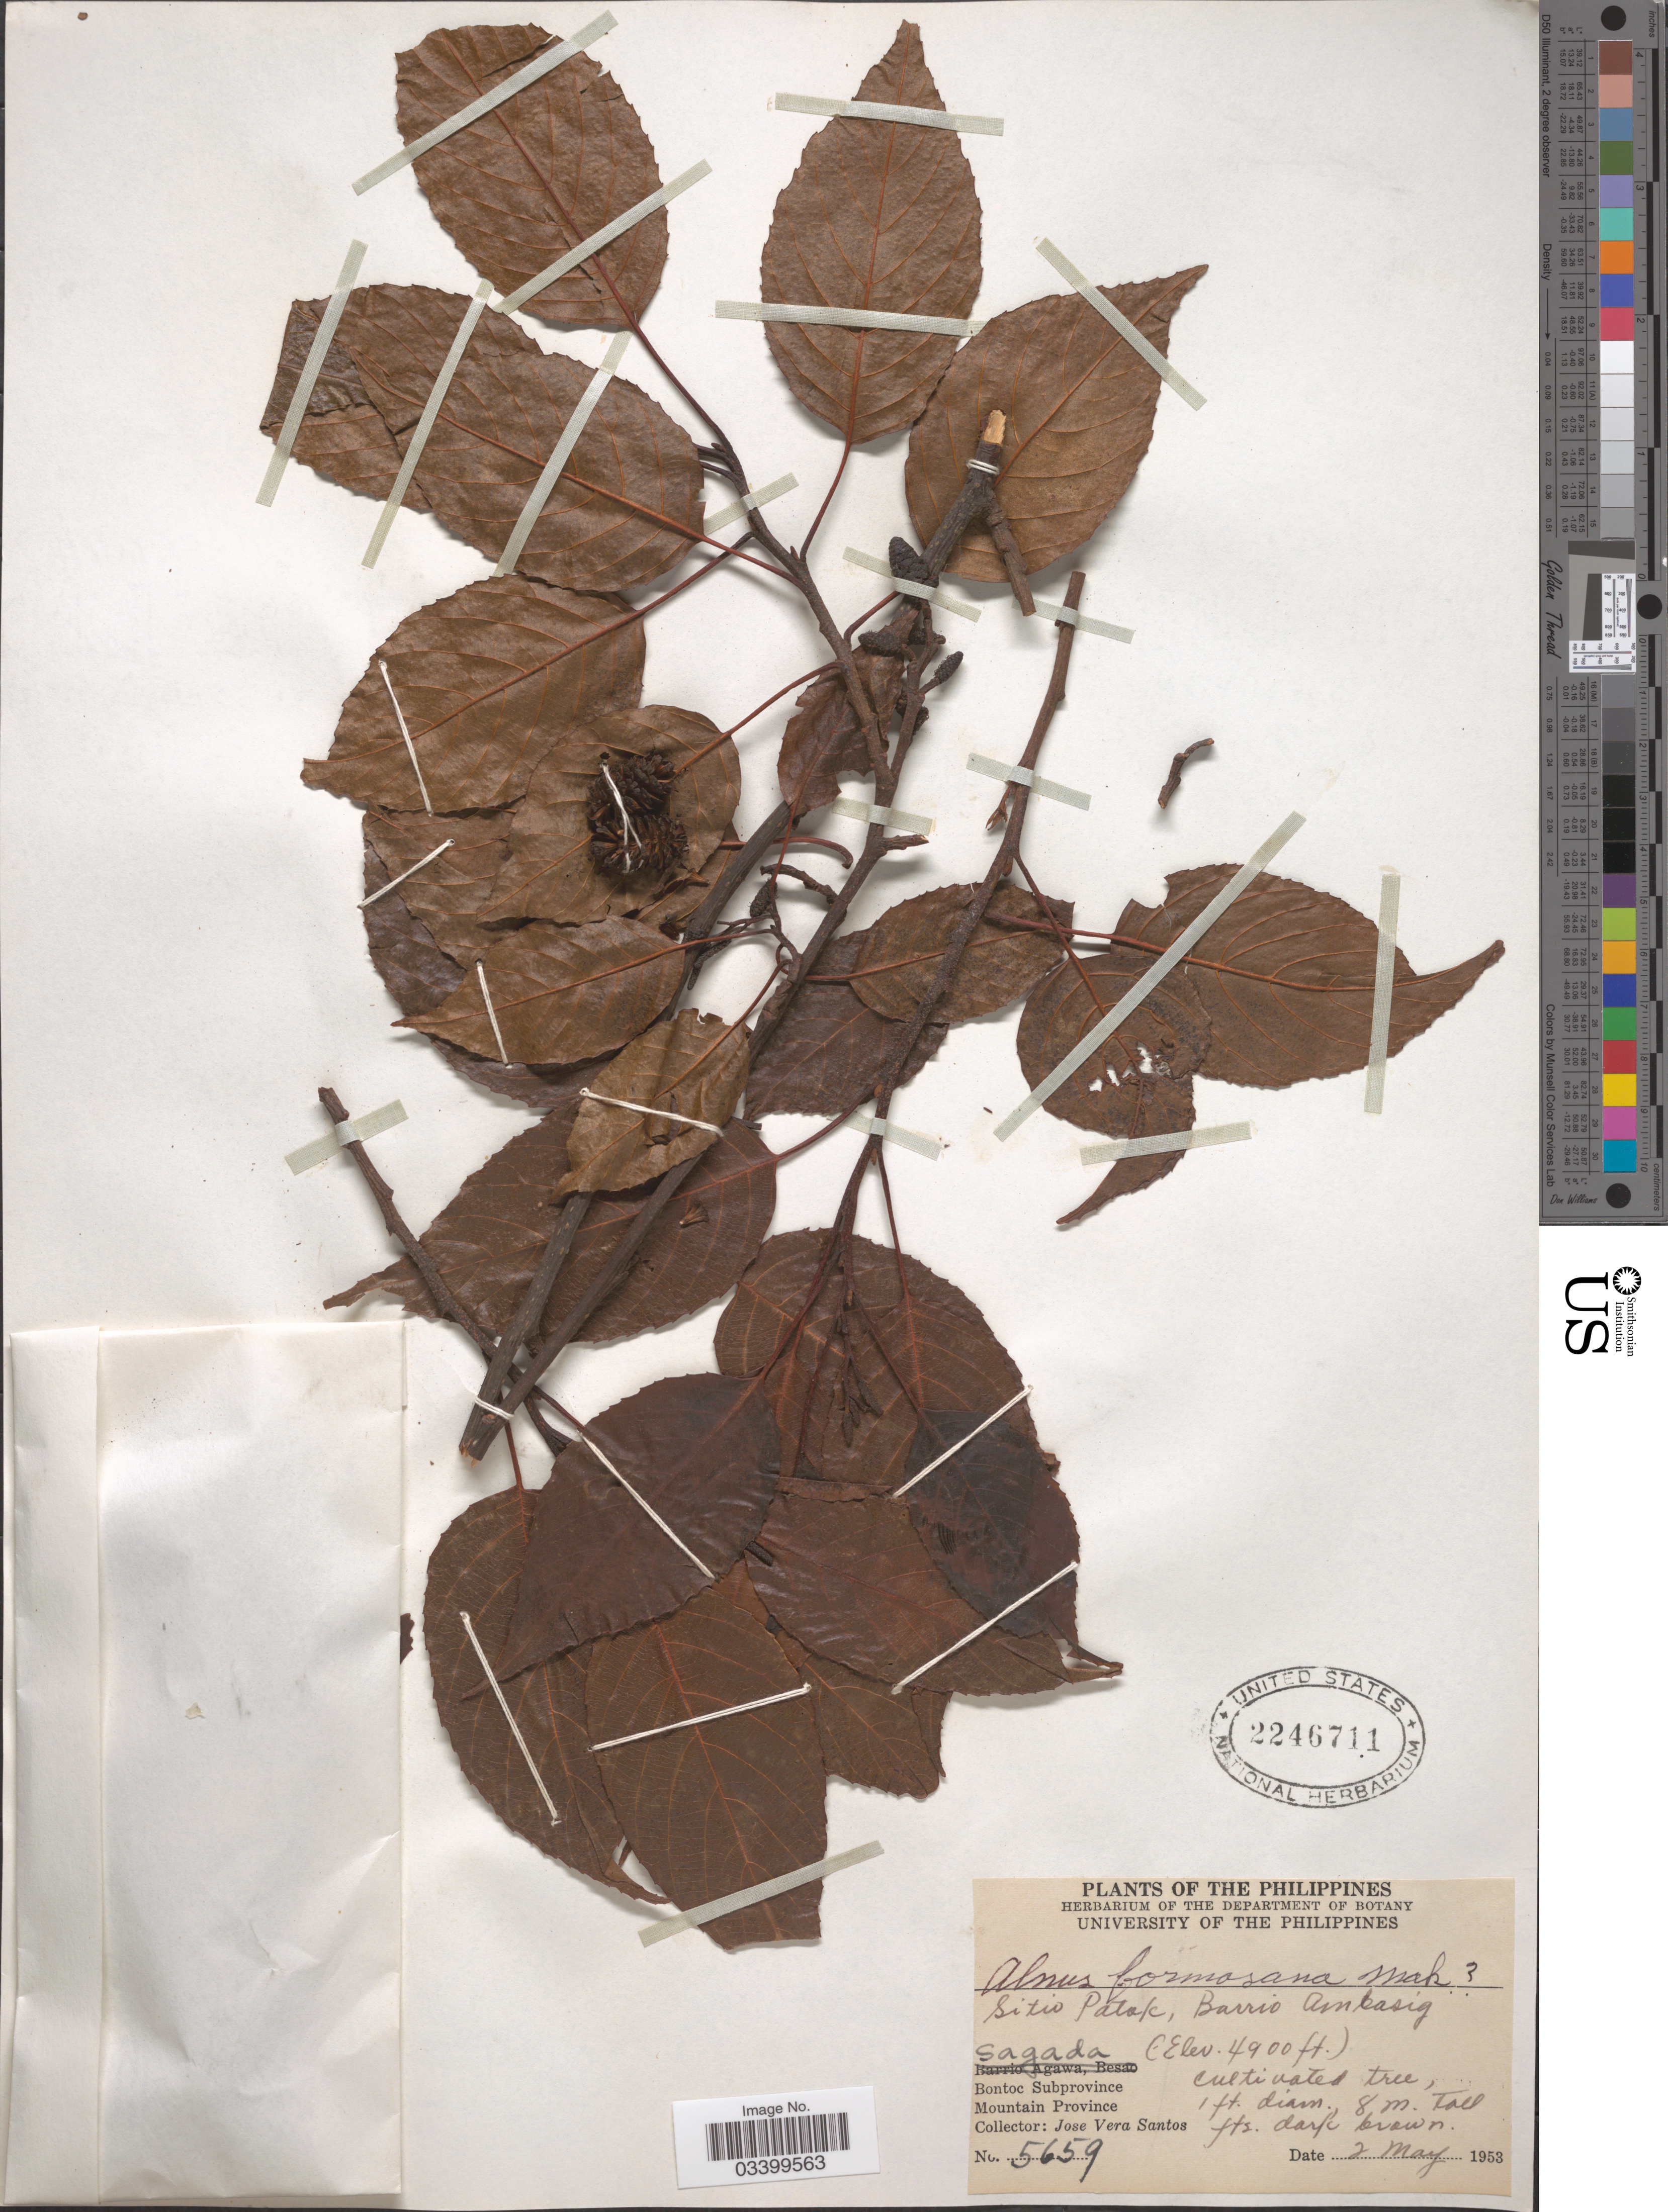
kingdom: Plantae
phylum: Tracheophyta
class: Magnoliopsida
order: Fagales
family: Betulaceae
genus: Alnus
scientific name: Alnus formosana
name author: (Burkill) Makino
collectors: J. V. Santos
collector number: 5659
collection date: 1953-05-02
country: Philippines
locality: Sagada. Bontoc Subprovince, Mountain Province.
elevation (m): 1494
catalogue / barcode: US 2246711